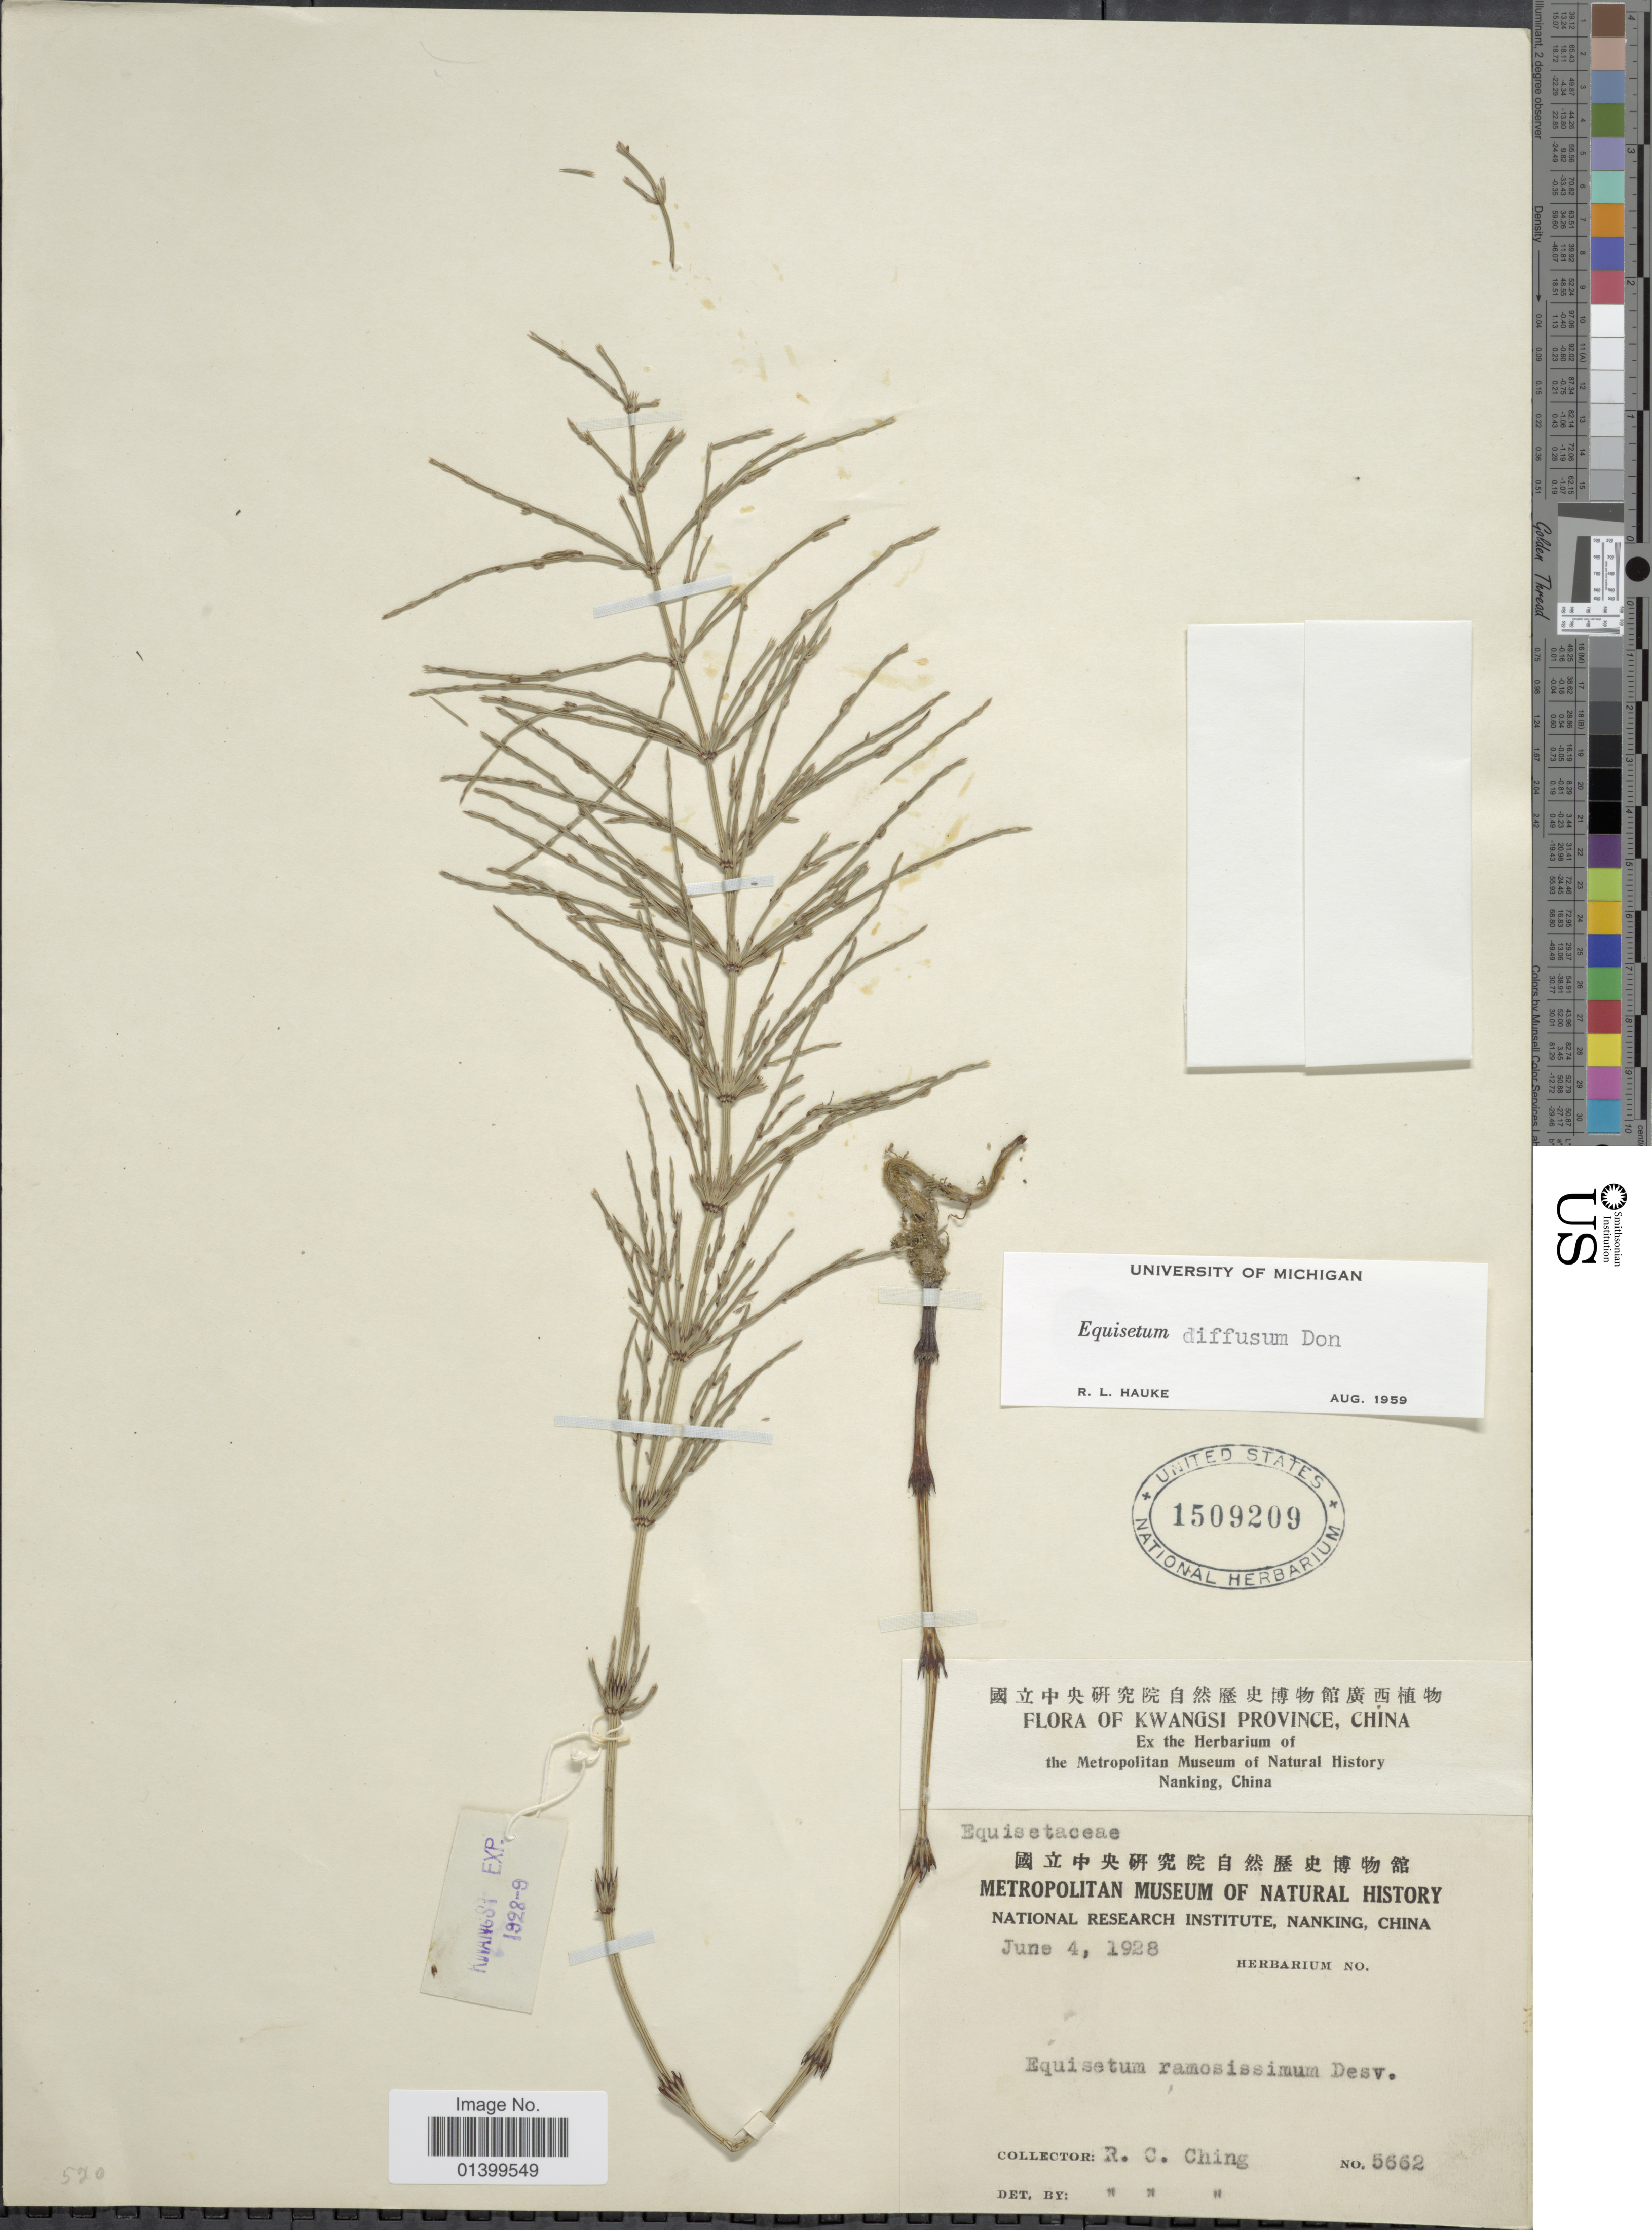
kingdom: Plantae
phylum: Tracheophyta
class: Polypodiopsida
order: Equisetales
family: Equisetaceae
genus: Equisetum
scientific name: Equisetum diffusum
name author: D. Don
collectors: R. C. Ching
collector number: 5662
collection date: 1928-06-04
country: China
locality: Nanking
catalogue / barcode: US 1509209